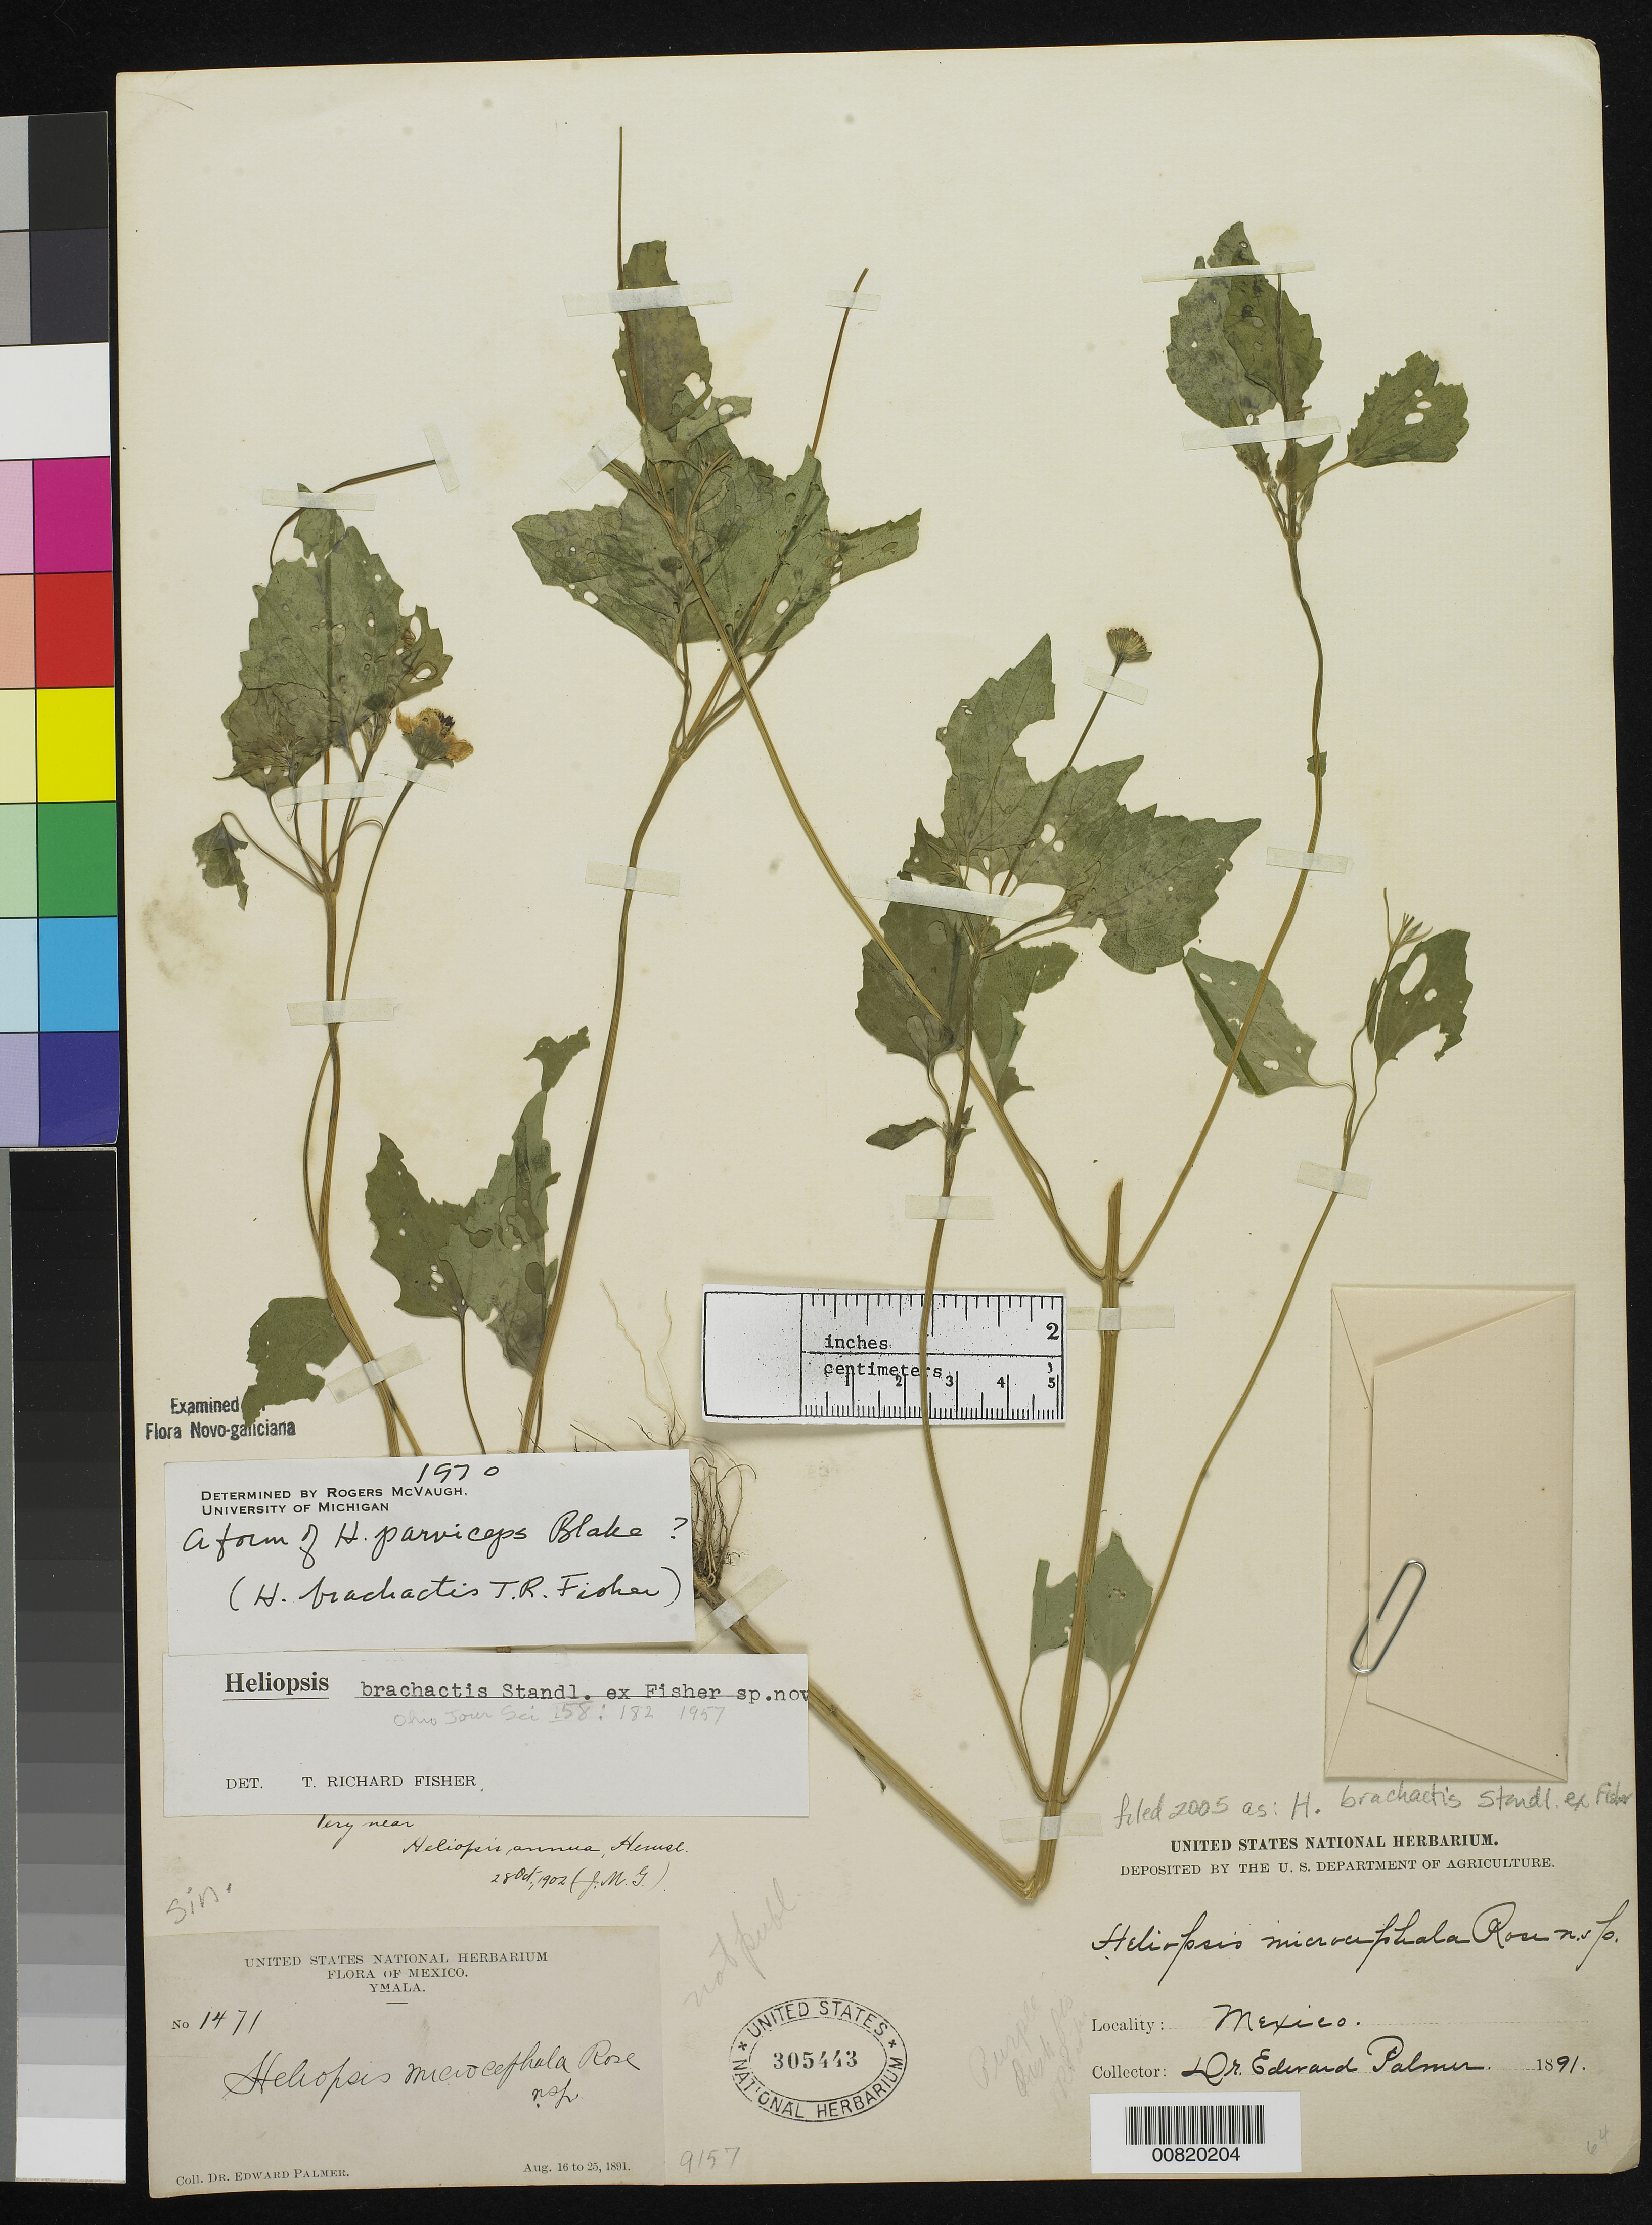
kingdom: Plantae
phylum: Tracheophyta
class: Magnoliopsida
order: Asterales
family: Asteraceae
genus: Heliopsis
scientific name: Heliopsis brachactis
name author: Standl. ex T.R. Fisher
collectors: E. Palmer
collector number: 1471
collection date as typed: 16 Aug 1891 to 25 Aug 1891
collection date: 1891-08-16/1891-08-25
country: Mexico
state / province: Sinaloa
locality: Ymala, Sinaloa.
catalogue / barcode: US 305443